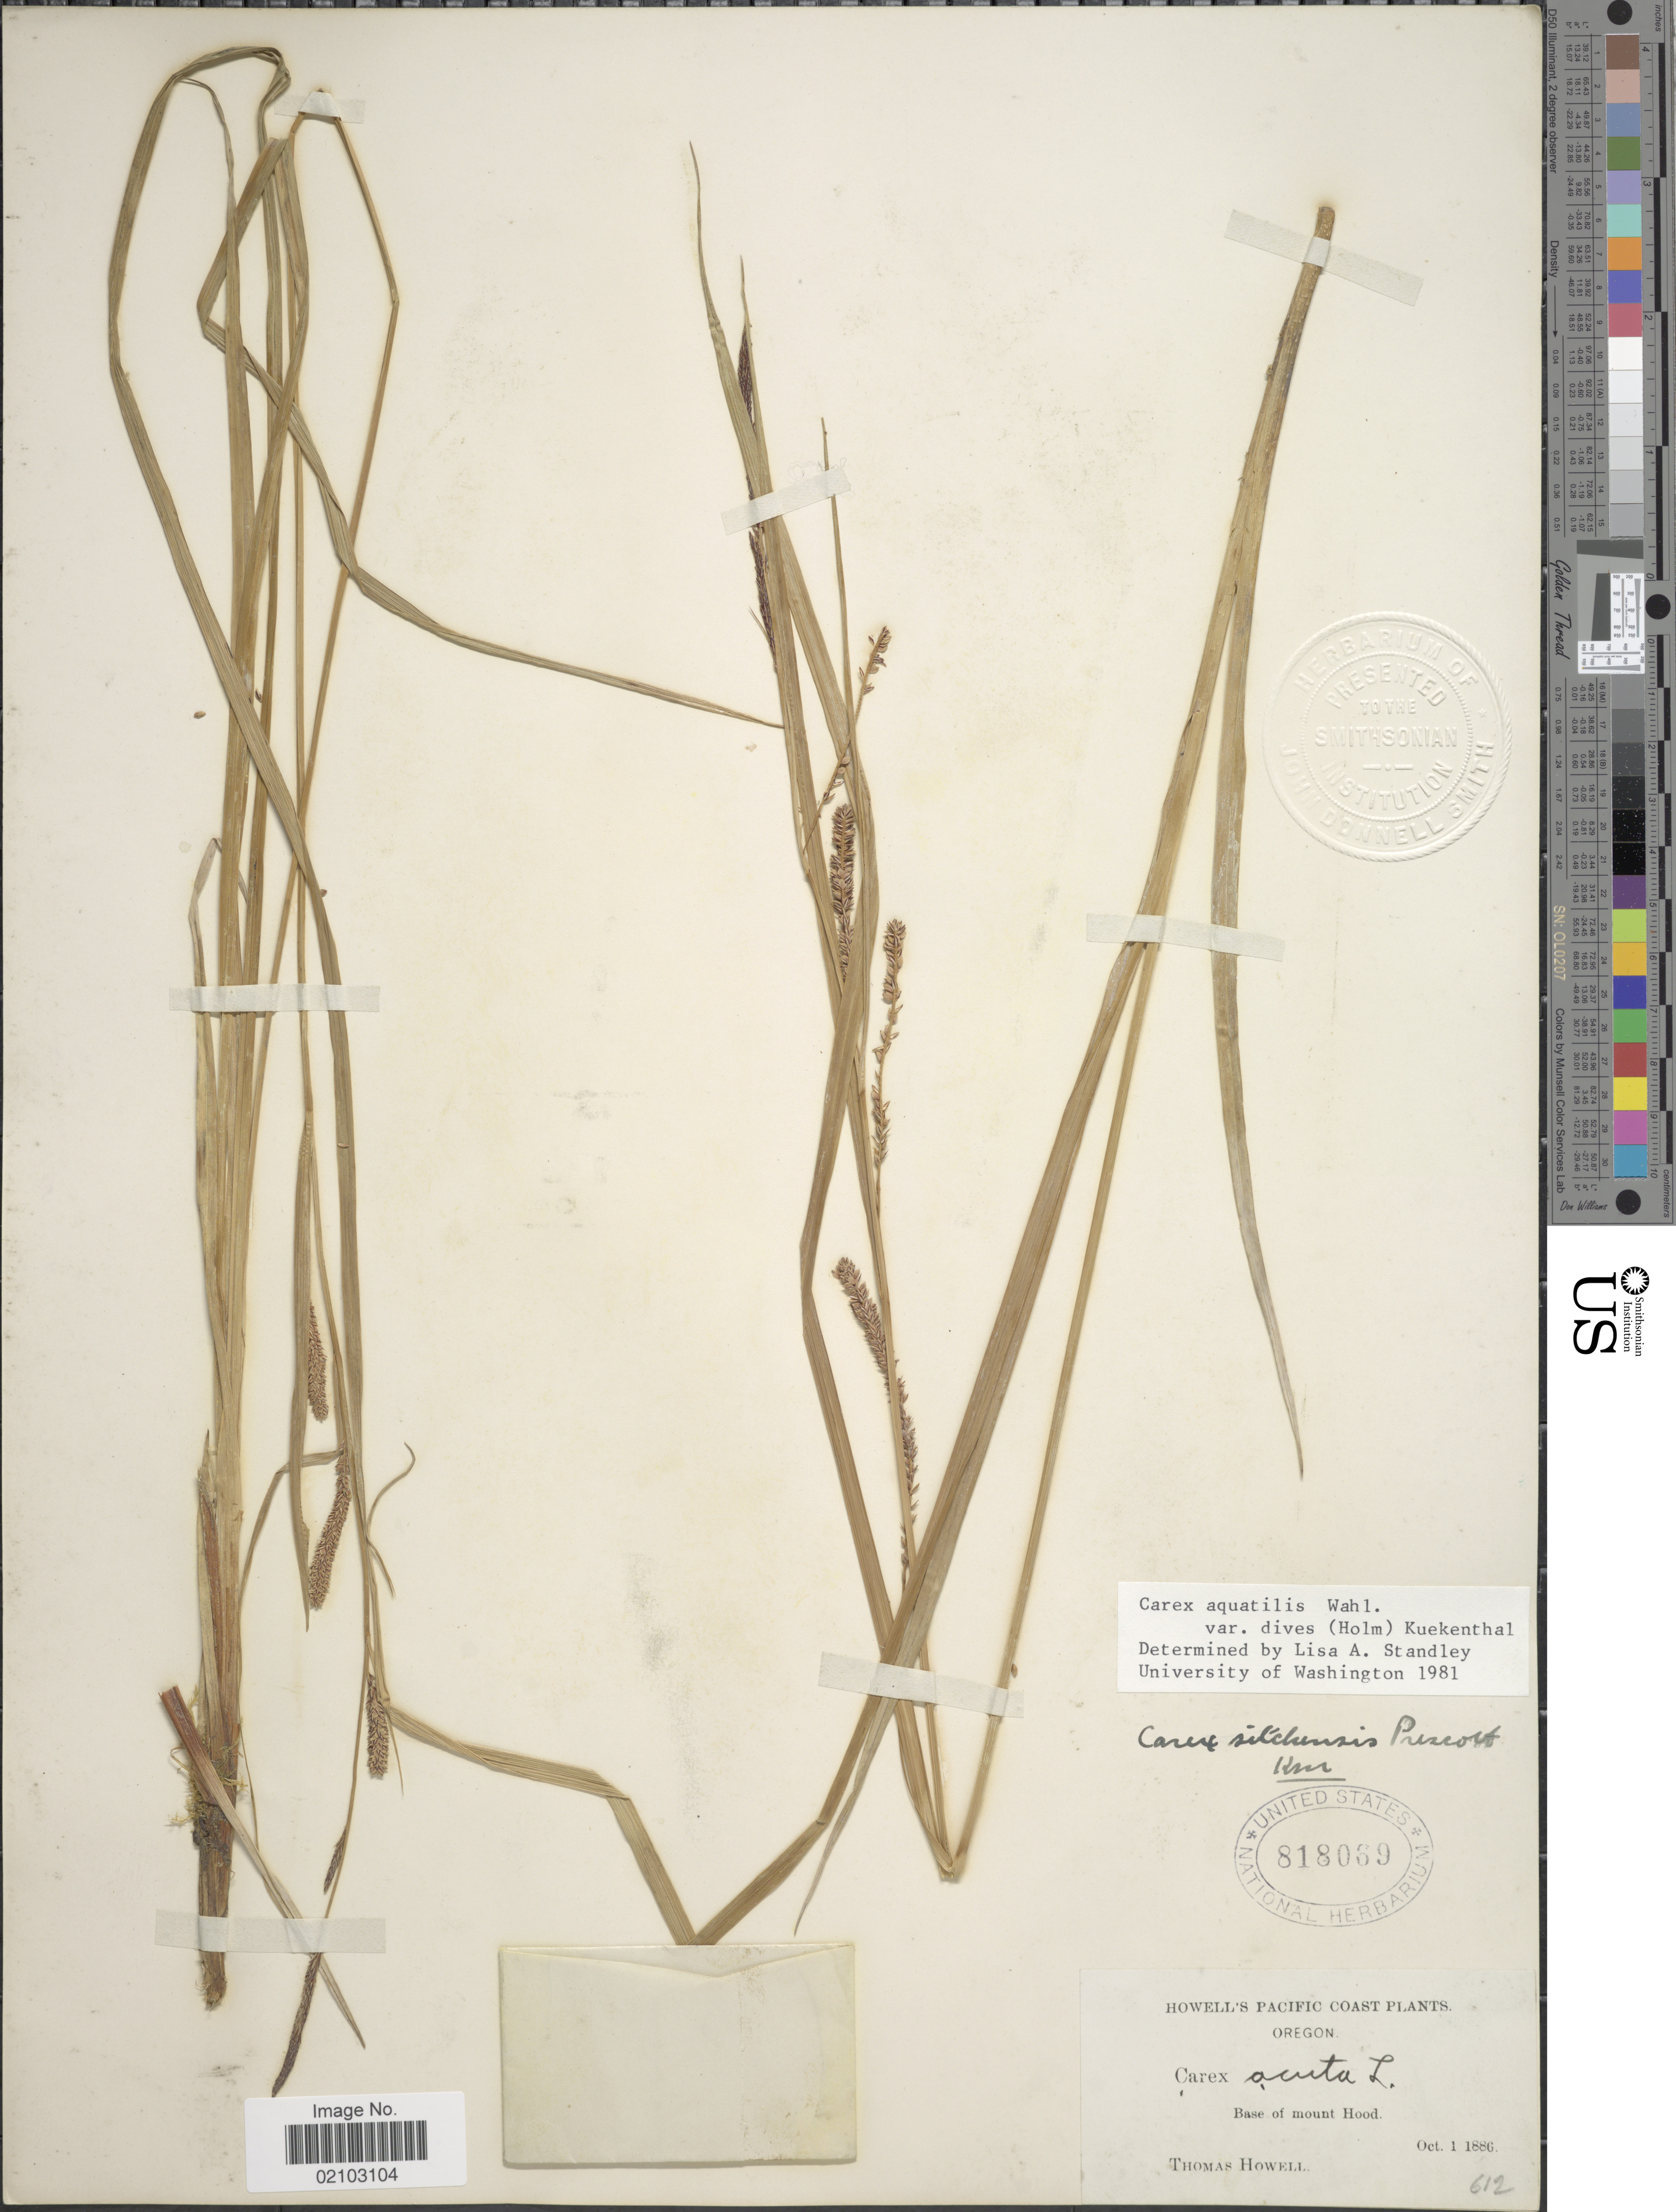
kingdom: Plantae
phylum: Tracheophyta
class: Liliopsida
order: Poales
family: Cyperaceae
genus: Carex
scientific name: Carex aquatilis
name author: Wahlenb.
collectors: T. Howell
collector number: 612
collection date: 1886-10-01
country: United States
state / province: Oregon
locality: Pacific Coast, Base of Mount Hood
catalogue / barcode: US 818069